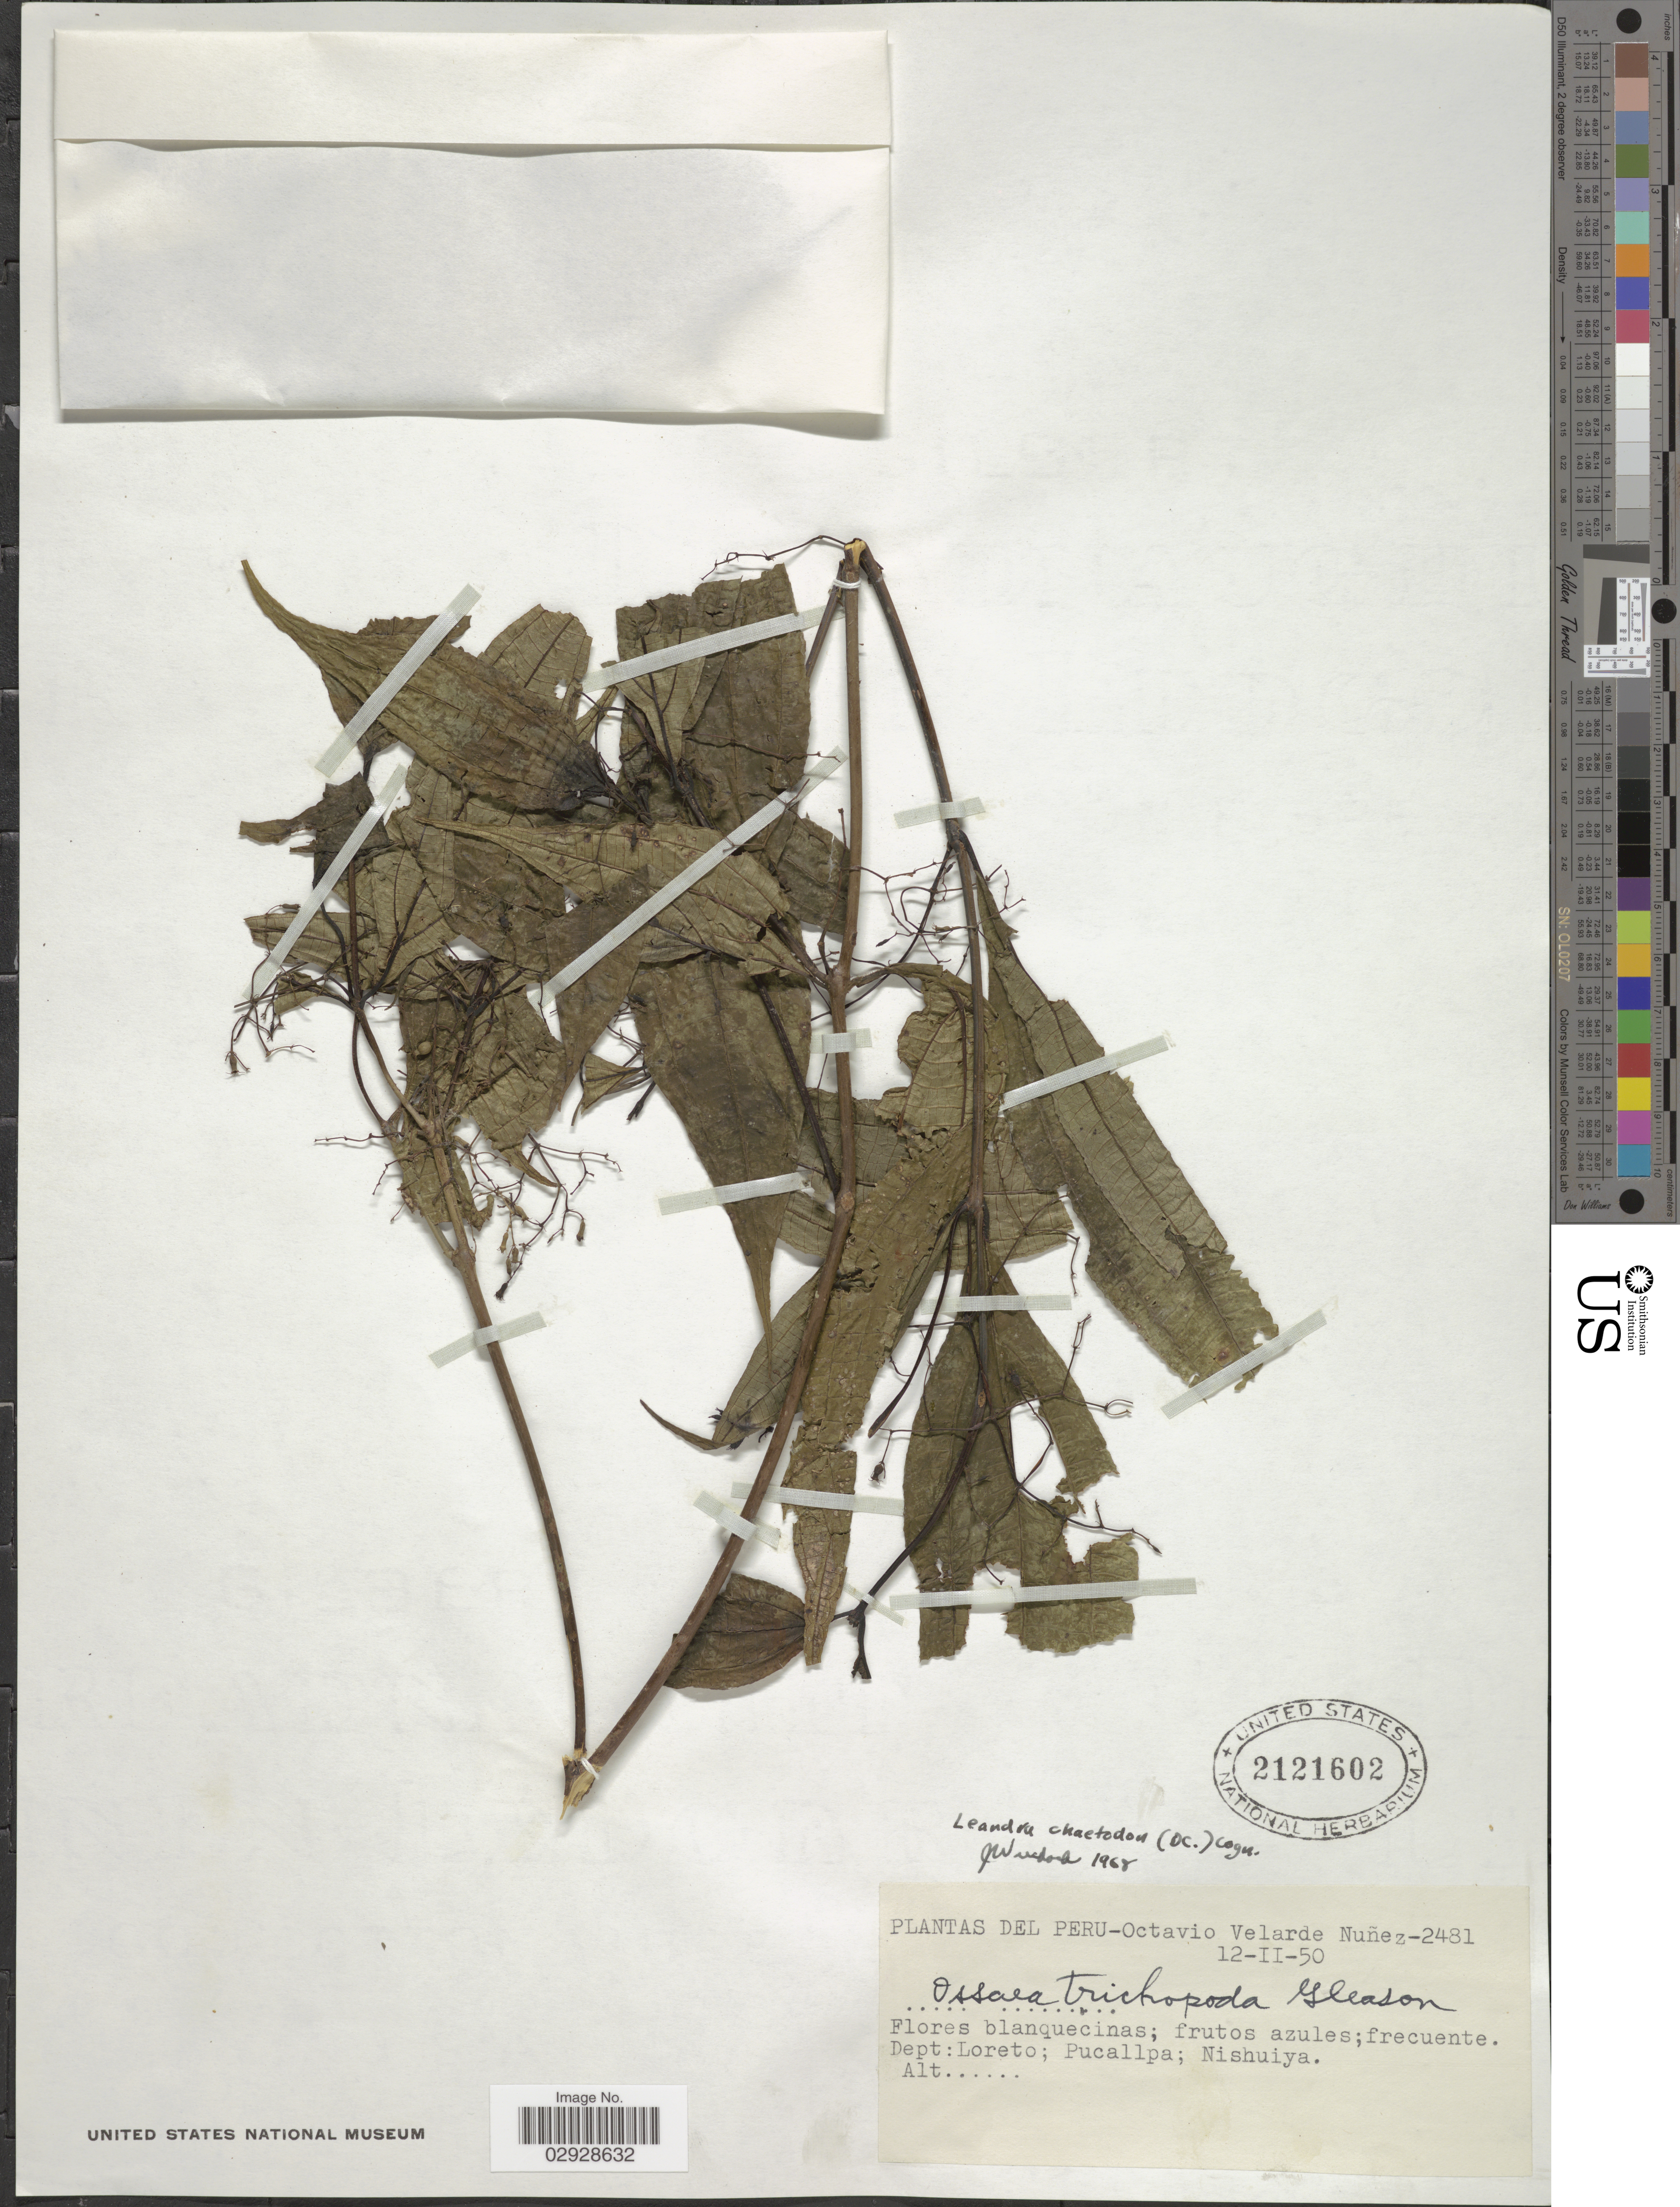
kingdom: Plantae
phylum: Tracheophyta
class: Magnoliopsida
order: Myrtales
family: Melastomataceae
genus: Leandra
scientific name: Leandra chaetodon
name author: (DC.) Cogn.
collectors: O. Velarde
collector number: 2481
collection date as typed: Transcribed d/m/y: 12/2/50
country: Peru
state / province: Loreto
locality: Dept: Loreto; Pucallpa; Nishuiya.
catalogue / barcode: US 2121602